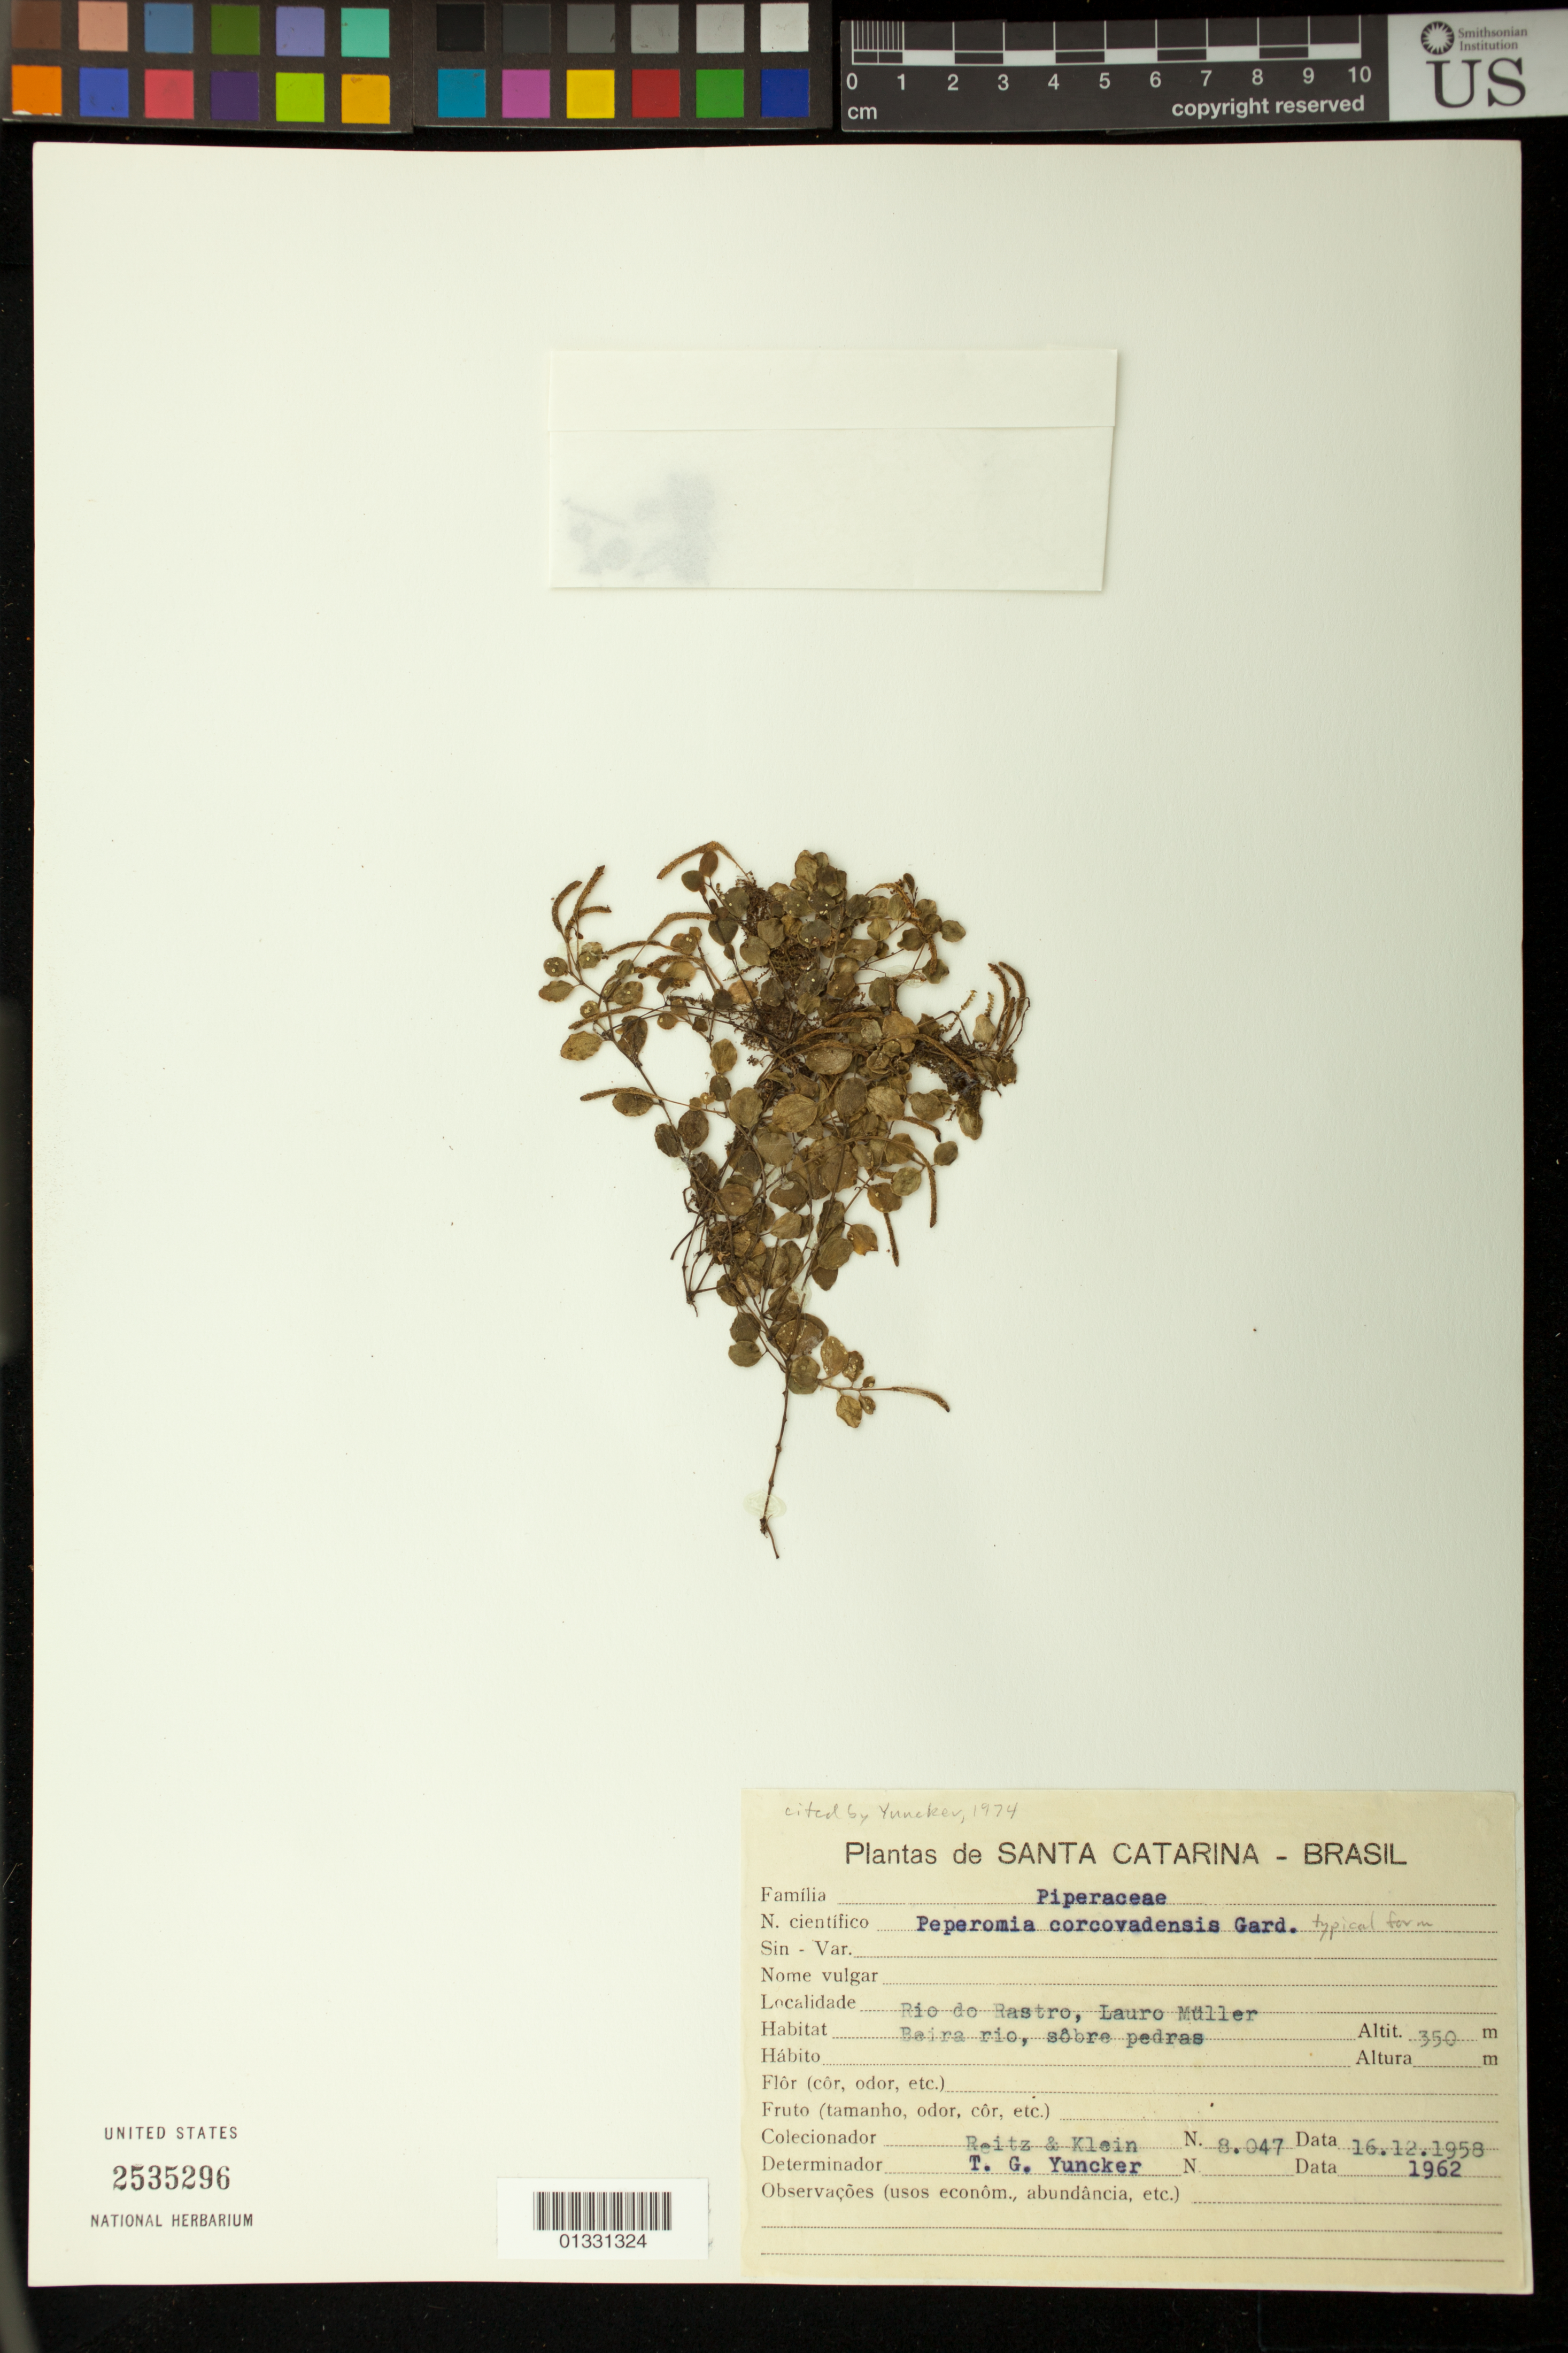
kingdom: Plantae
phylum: Tracheophyta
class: Magnoliopsida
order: Piperales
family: Piperaceae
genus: Peperomia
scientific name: Peperomia corcovadensis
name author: Gardner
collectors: R. Reitz & R. M. Klein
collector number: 8047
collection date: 1958-12-16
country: Brazil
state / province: Santa Catarina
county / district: Lauro Müller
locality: Rio do Rastro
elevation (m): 350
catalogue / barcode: US 2535296